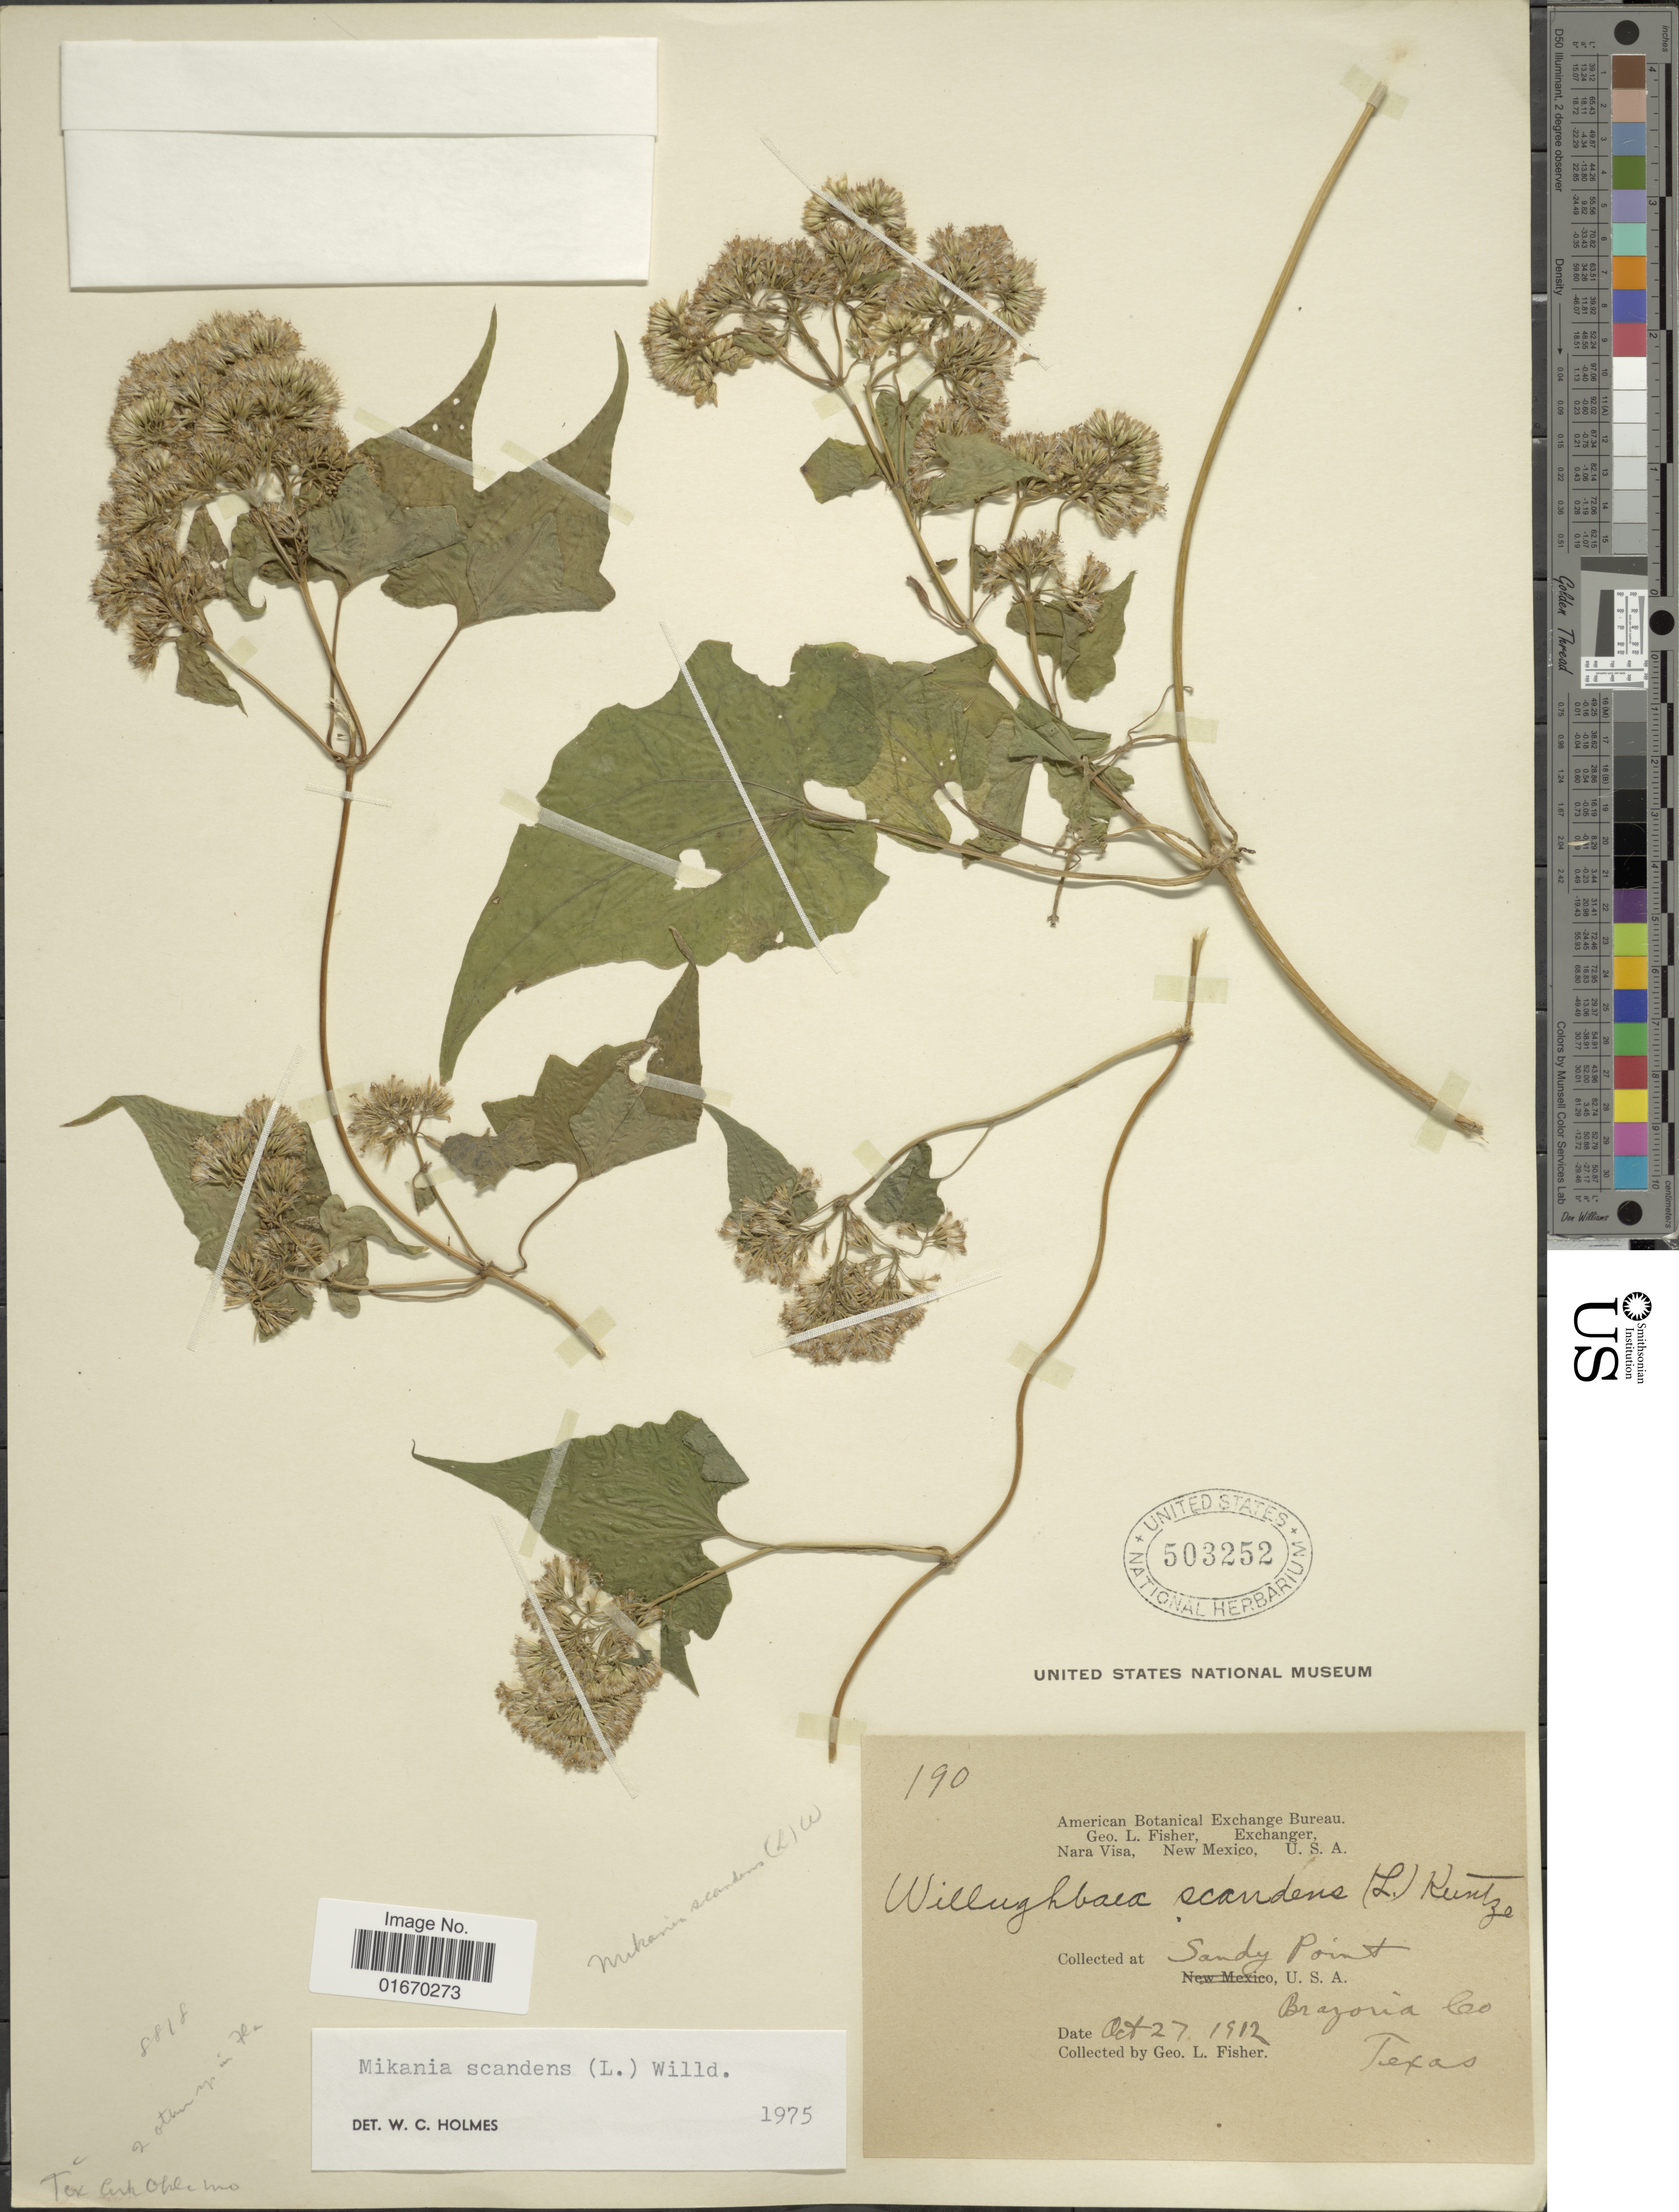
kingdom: Plantae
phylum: Tracheophyta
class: Magnoliopsida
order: Asterales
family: Asteraceae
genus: Mikania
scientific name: Mikania scandens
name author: (L.) Willd.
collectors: G. L. Fisher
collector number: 190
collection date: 1912-10-27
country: United States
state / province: Texas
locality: Sandy Point, Brazoria Co.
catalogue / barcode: US 503252